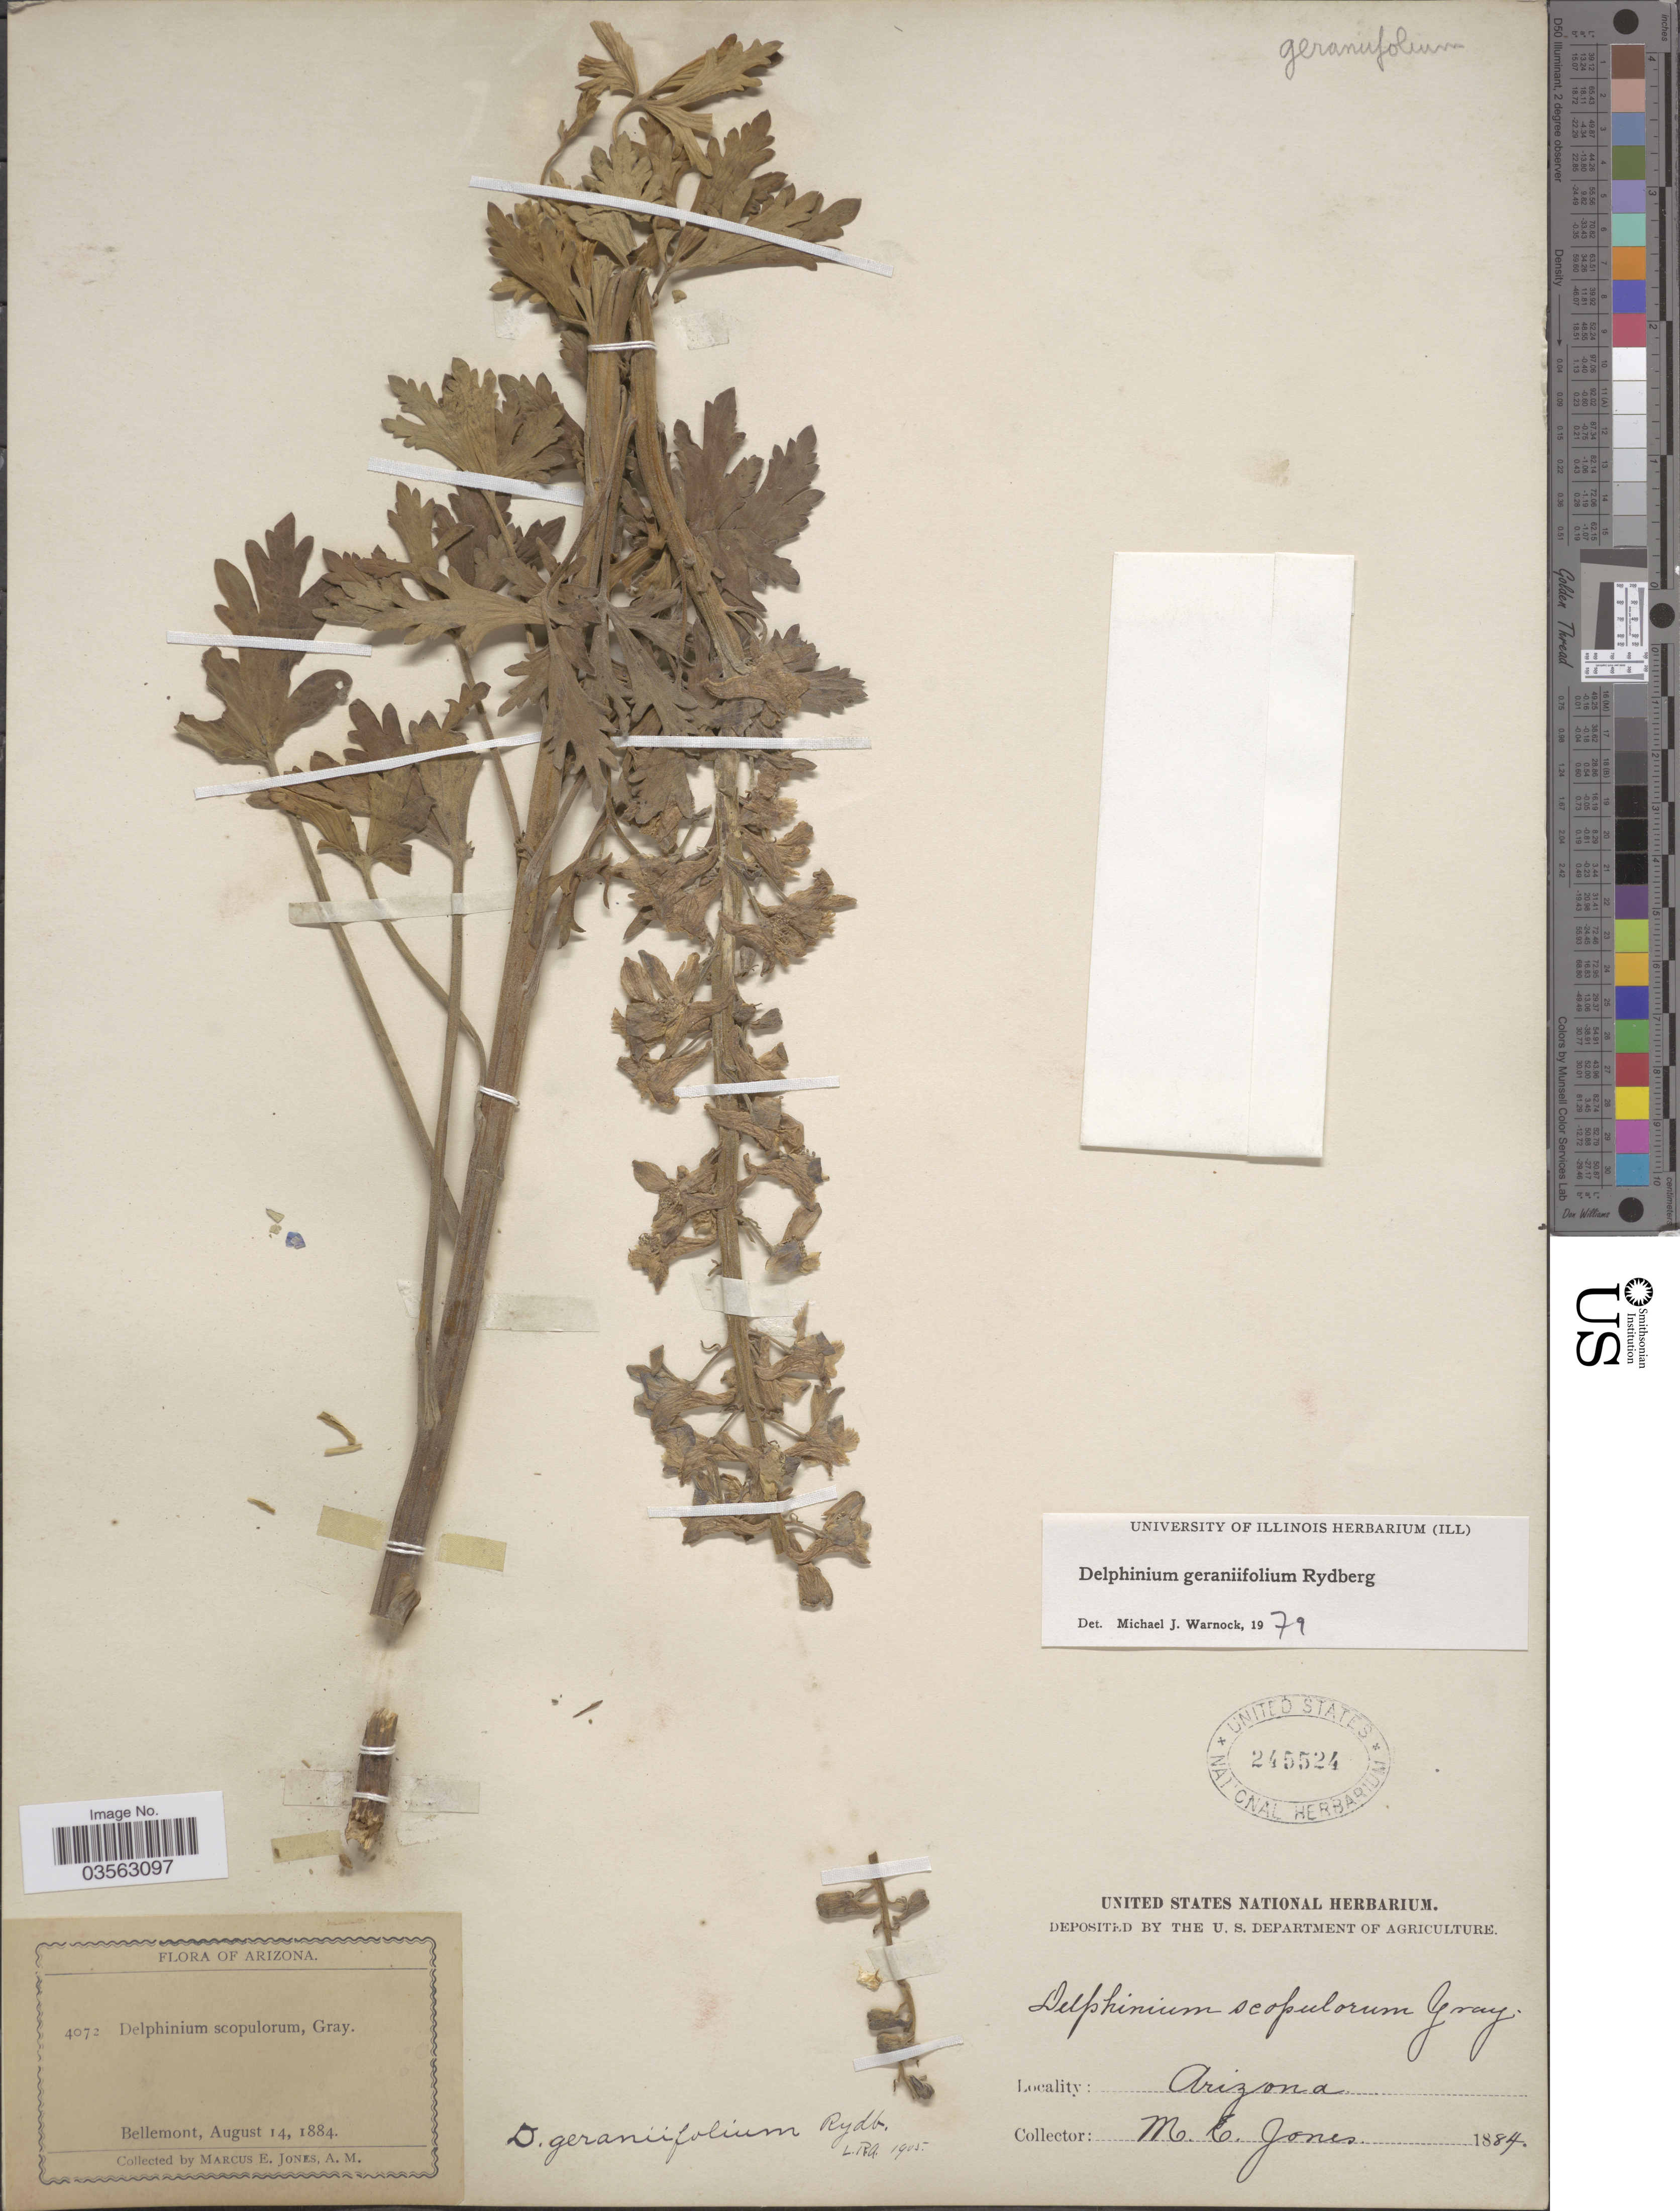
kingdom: Plantae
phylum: Tracheophyta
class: Magnoliopsida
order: Ranunculales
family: Ranunculaceae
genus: Delphinium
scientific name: Delphinium geraniifolium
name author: Rydb.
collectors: M. E. Jones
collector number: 4072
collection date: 1884-08-14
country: United States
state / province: Arizona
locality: Bellemont.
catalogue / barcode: US 245524